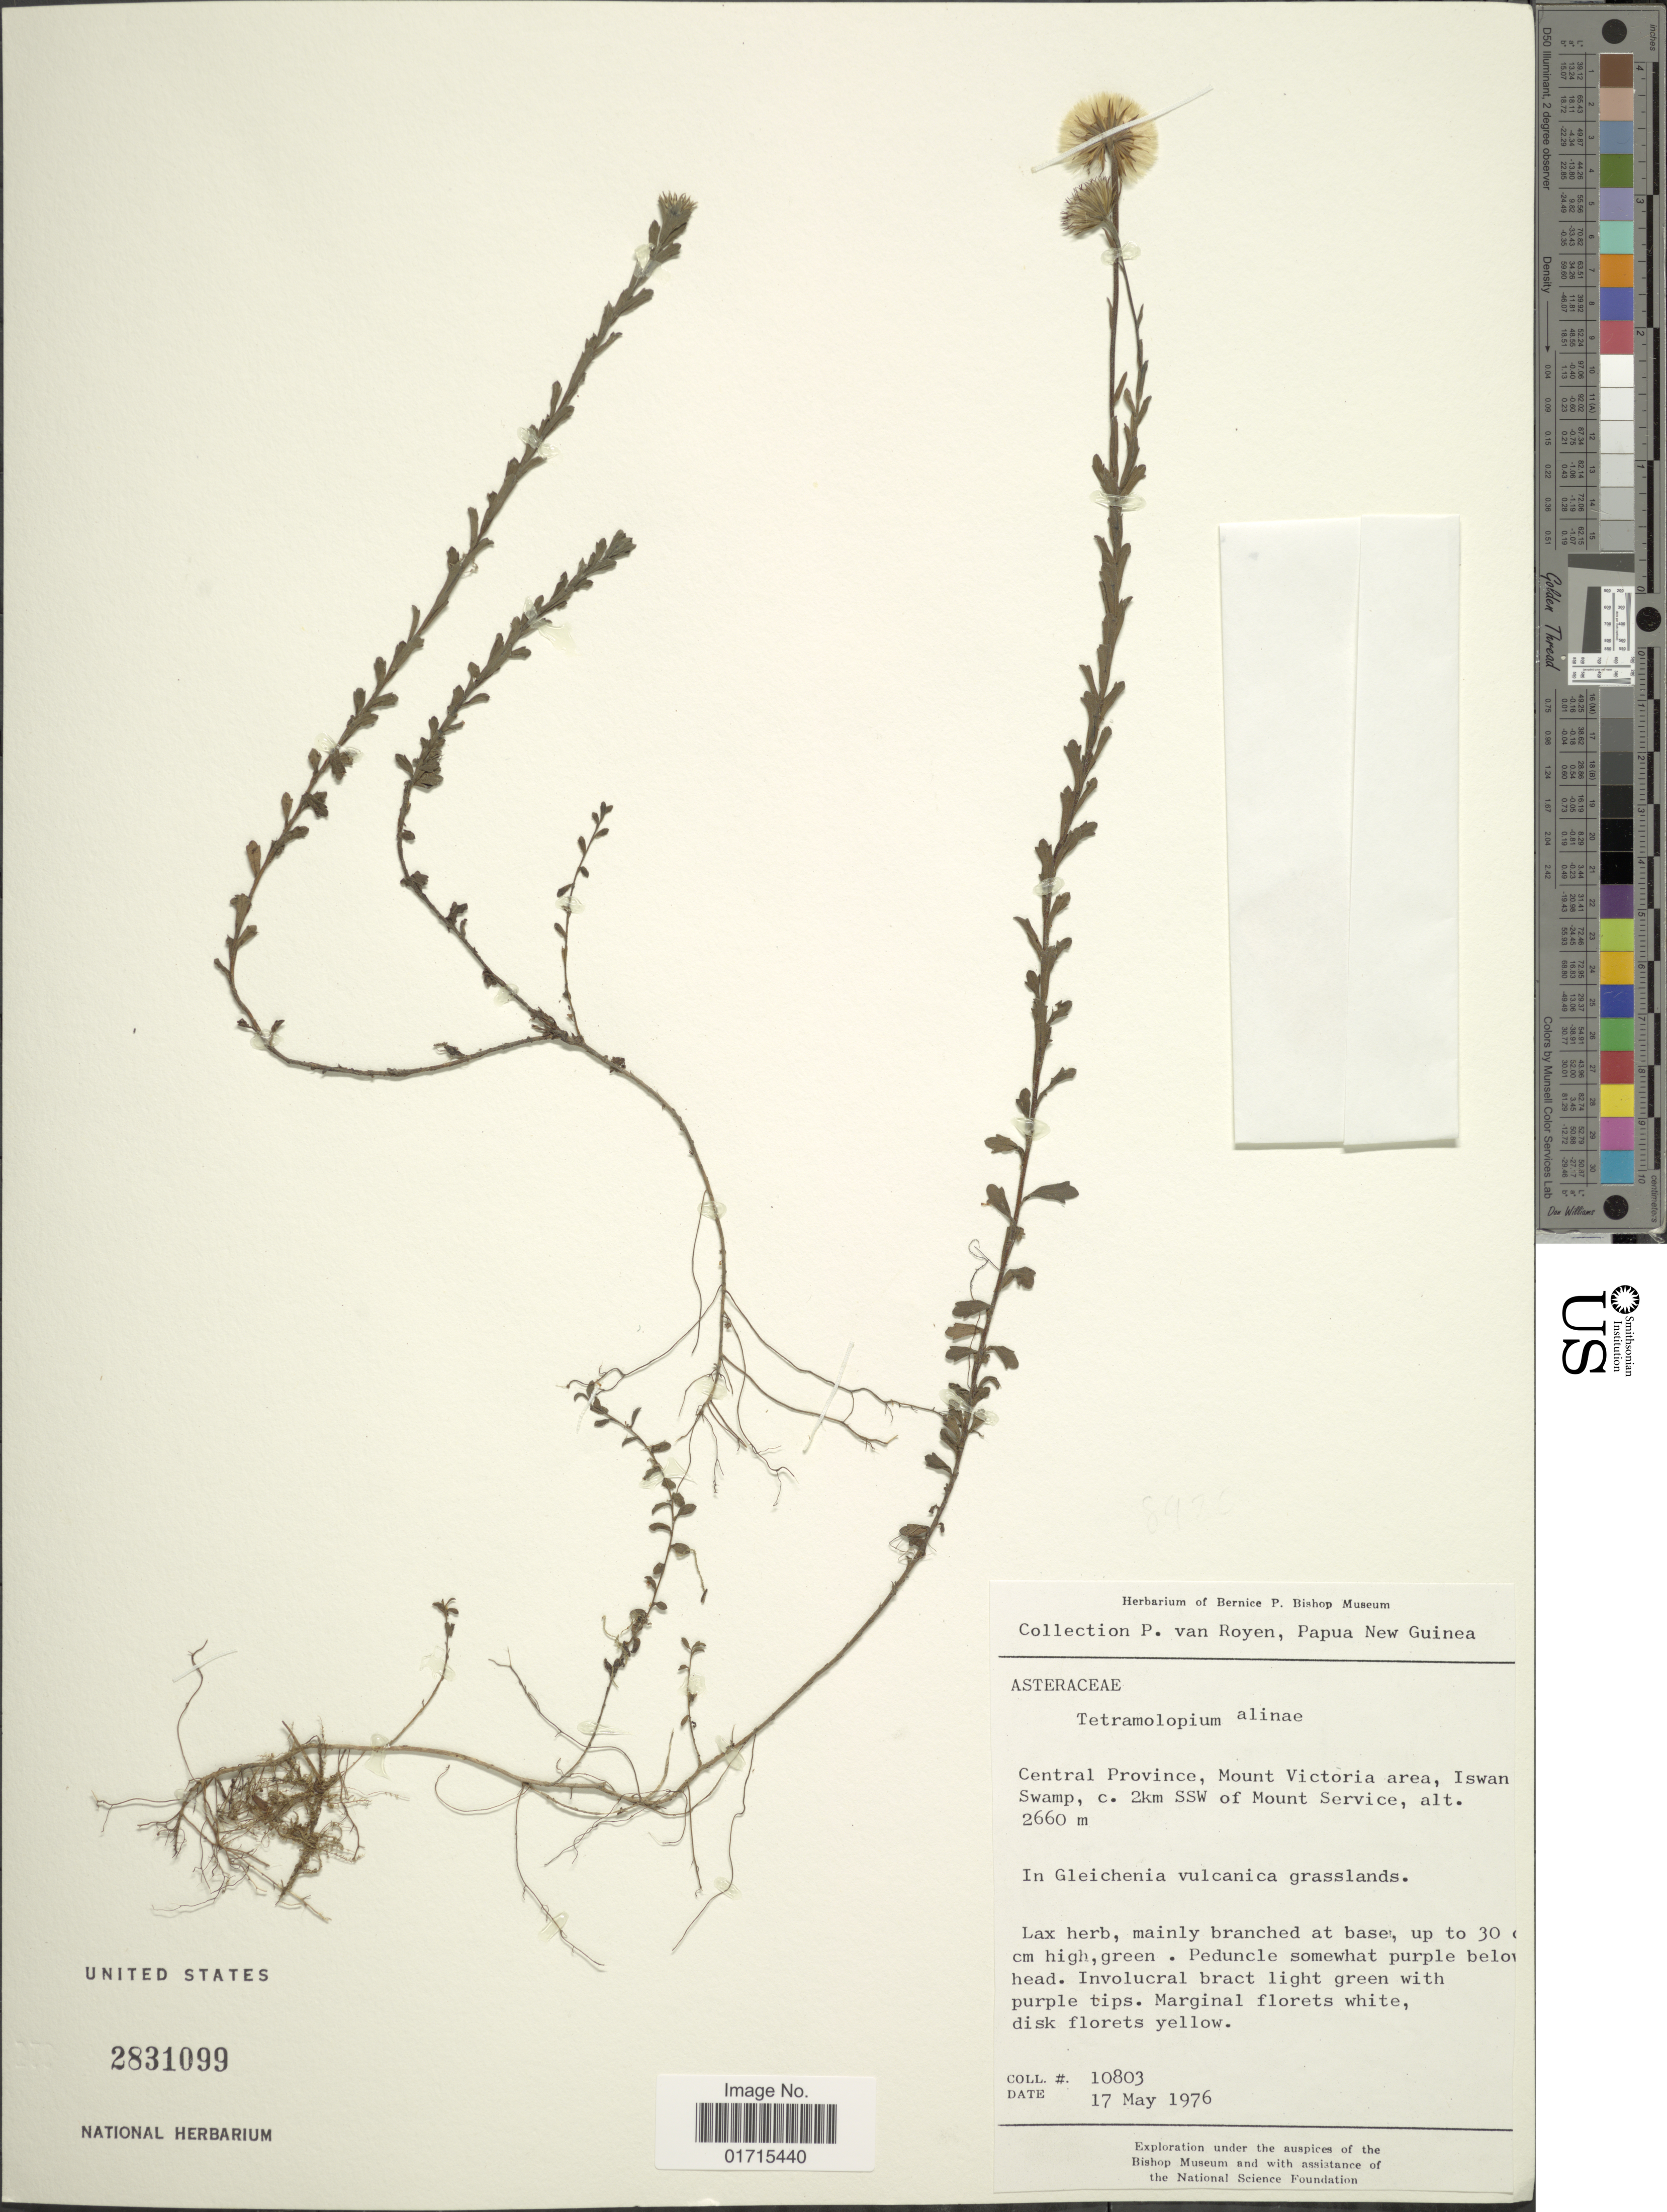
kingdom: Plantae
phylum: Tracheophyta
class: Magnoliopsida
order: Asterales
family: Asteraceae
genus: Tetramolopium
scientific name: Tetramolopium alinae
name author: (F. Muell.) Mattf.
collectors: P. van Royen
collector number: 10803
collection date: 1976-05-17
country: Papua New Guinea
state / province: Central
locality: Central Province, Mount Victoria area, Iswan Swamp, c. 2km SSW of Mount Victoria area, Iswan Swamp, c. 2 km SSW of Mount Service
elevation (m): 2660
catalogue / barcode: US 2831099